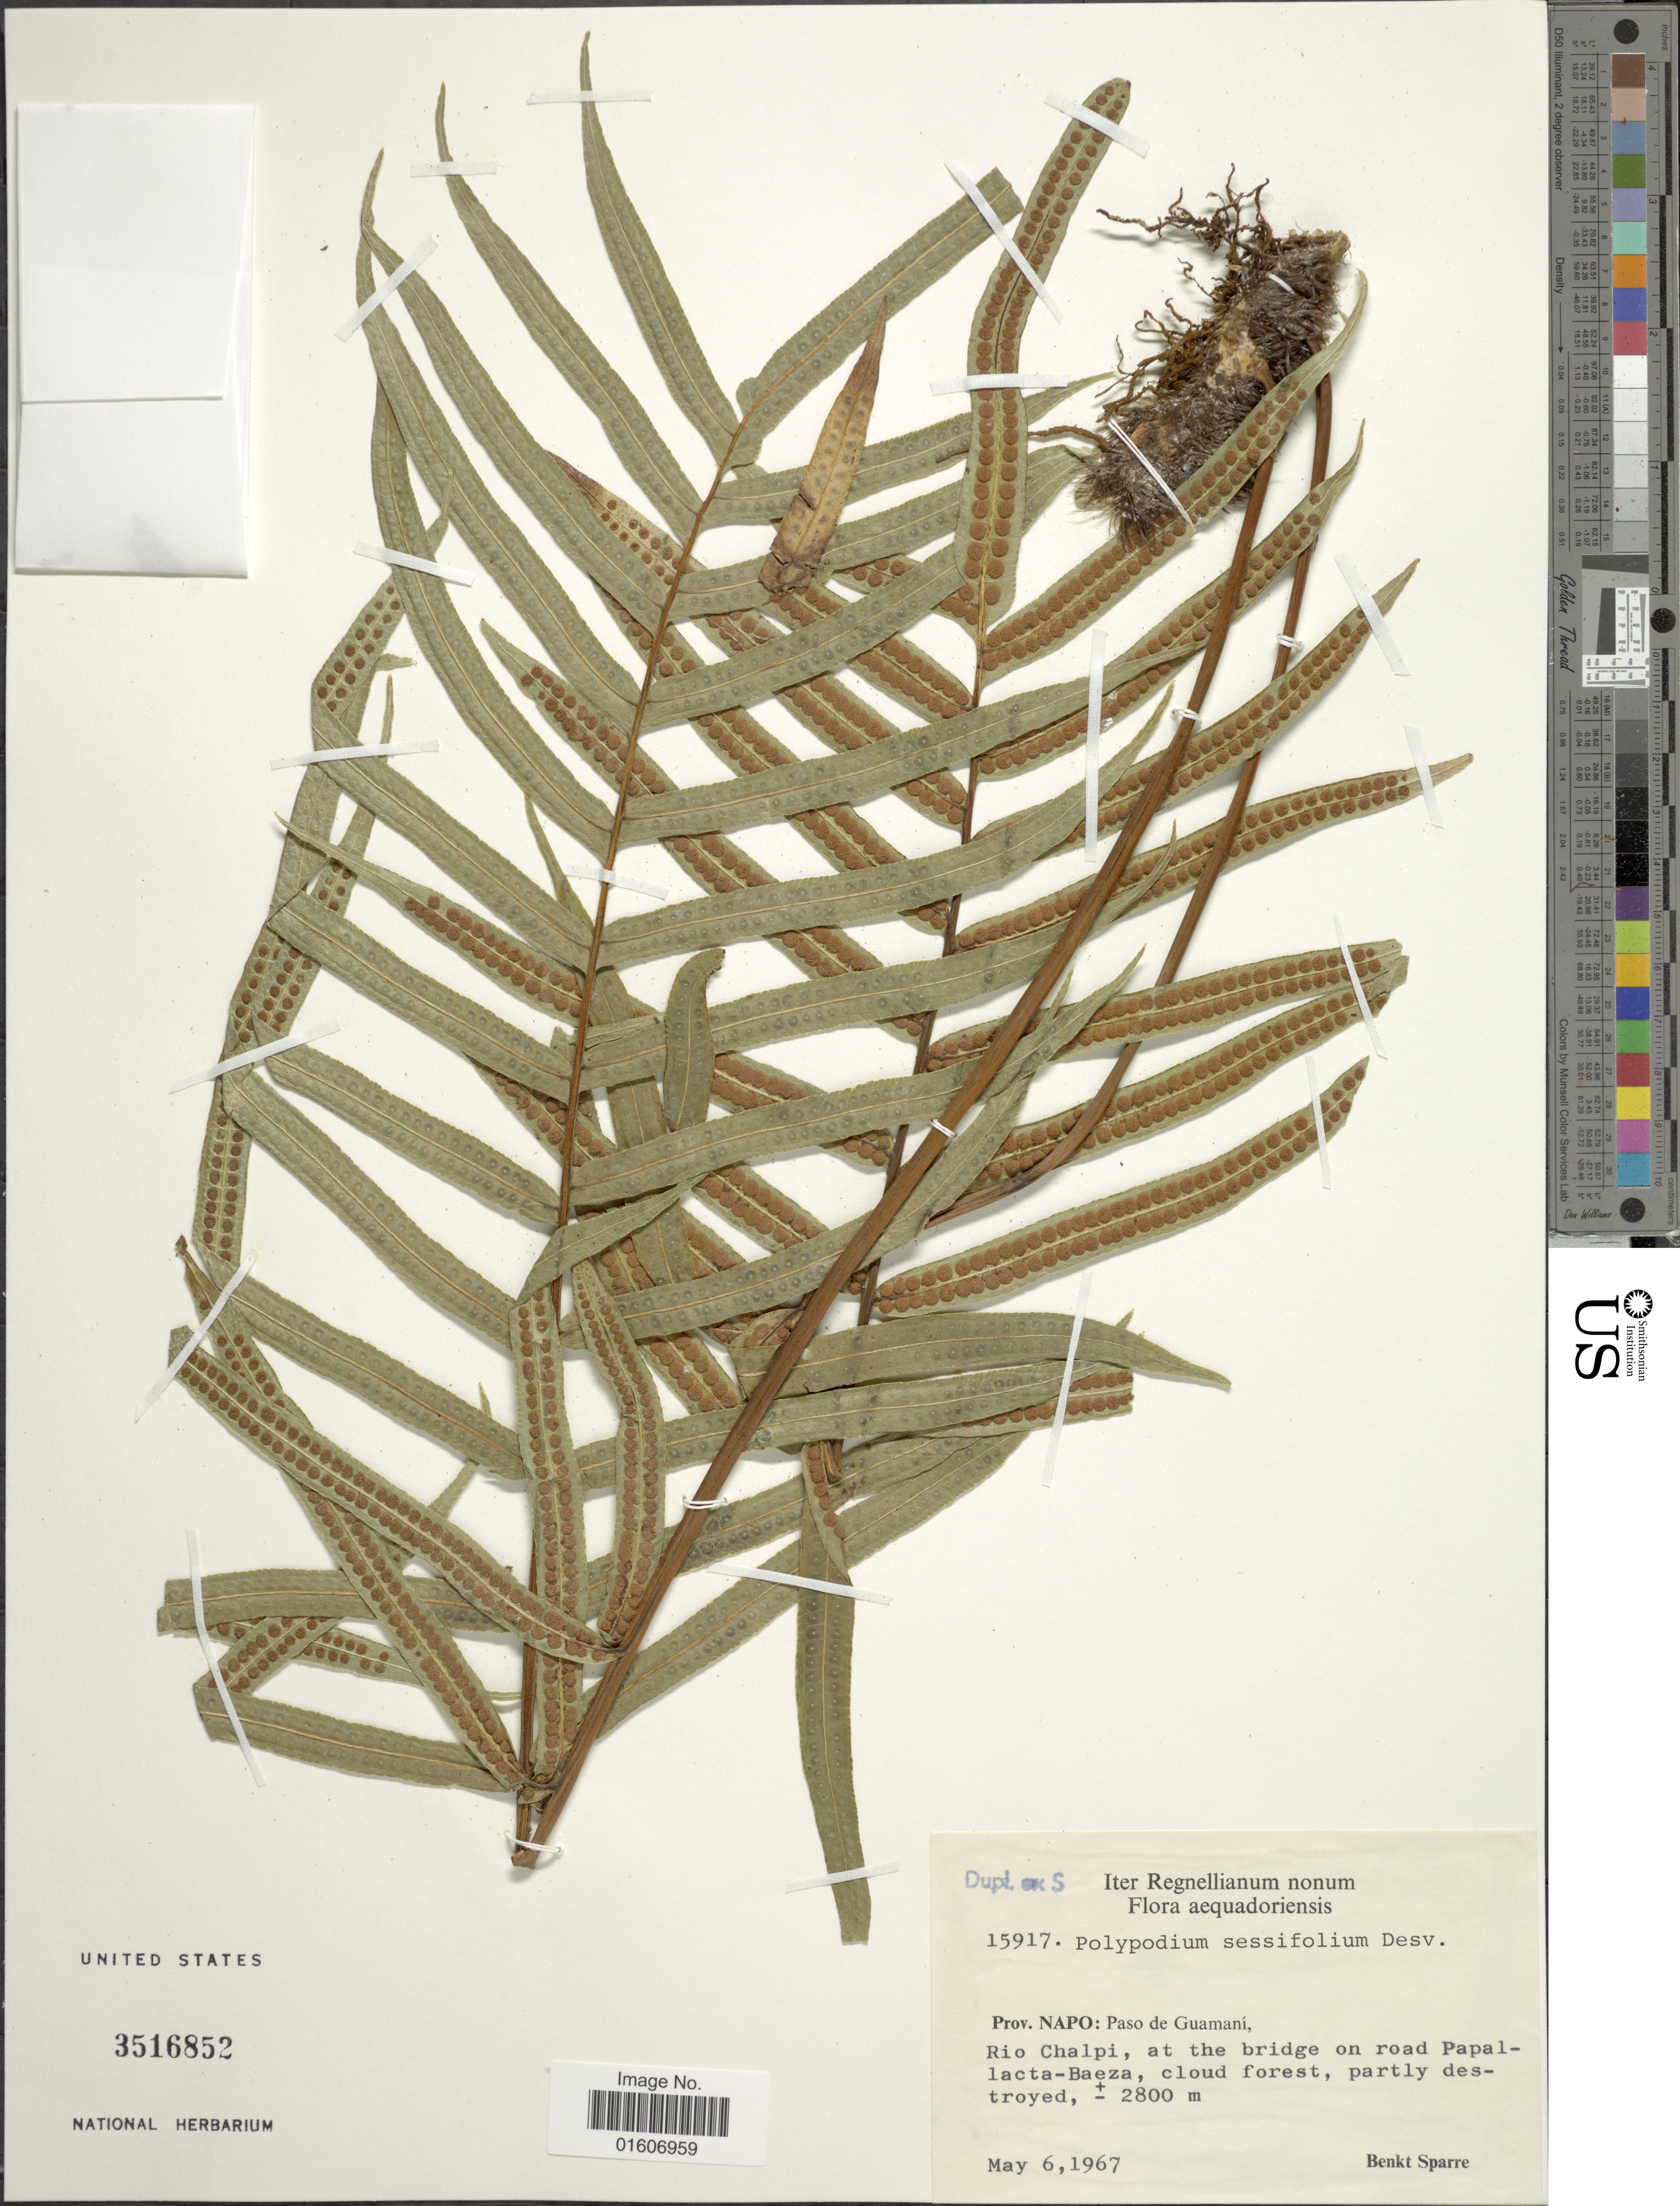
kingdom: Plantae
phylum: Tracheophyta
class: Polypodiopsida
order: Polypodiales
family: Polypodiaceae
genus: Serpocaulon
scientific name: Serpocaulon sessilifolium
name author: (Desv.) A.R. Sm.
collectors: B. Sparre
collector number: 15917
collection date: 1967-05-06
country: Ecuador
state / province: Napo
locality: Paso de Guamani, Rio Chalpi, at the bridge on road Papallacta-Baeza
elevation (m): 2800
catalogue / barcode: US 3516852